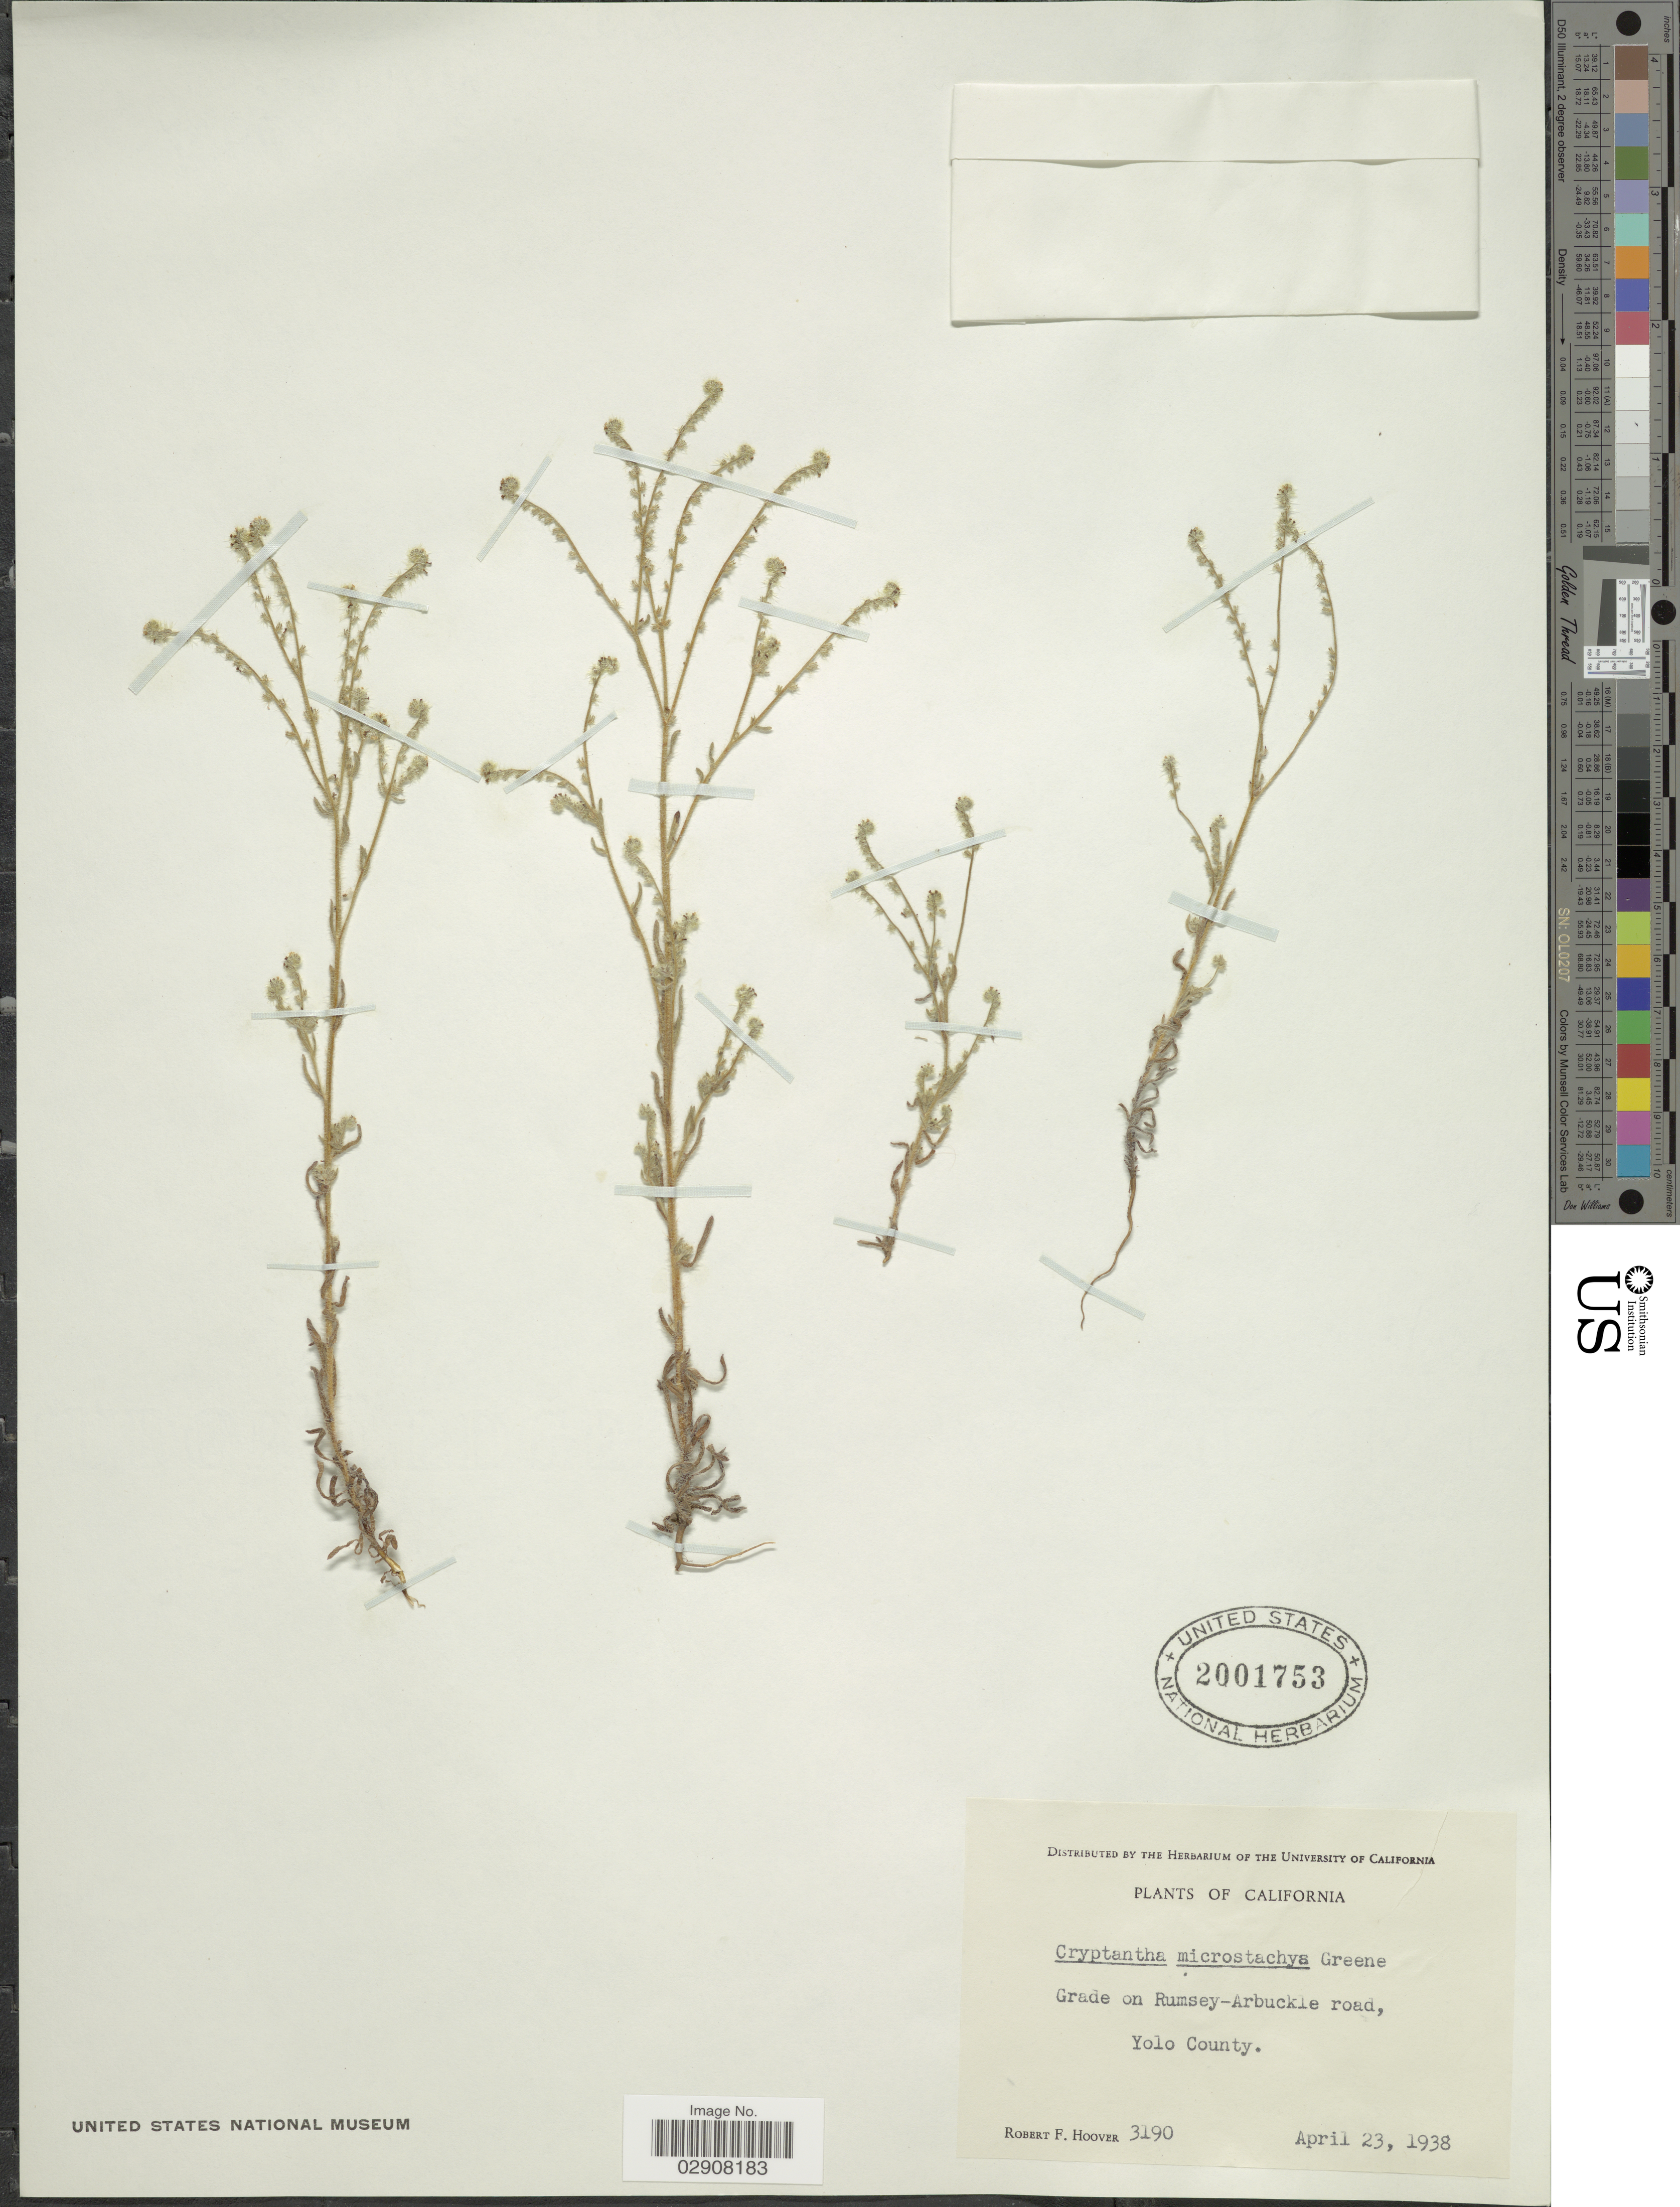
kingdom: Plantae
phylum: Tracheophyta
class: Magnoliopsida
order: Boraginales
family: Boraginaceae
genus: Cryptantha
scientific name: Cryptantha microstachys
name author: (Greene ex A. Gray) Greene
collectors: R. F. Hoover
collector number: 3190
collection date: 1938-04-23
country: United States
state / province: California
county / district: Yolo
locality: Grade on Rumsey-Arbuckle road, Yolo County.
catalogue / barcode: US 2001753